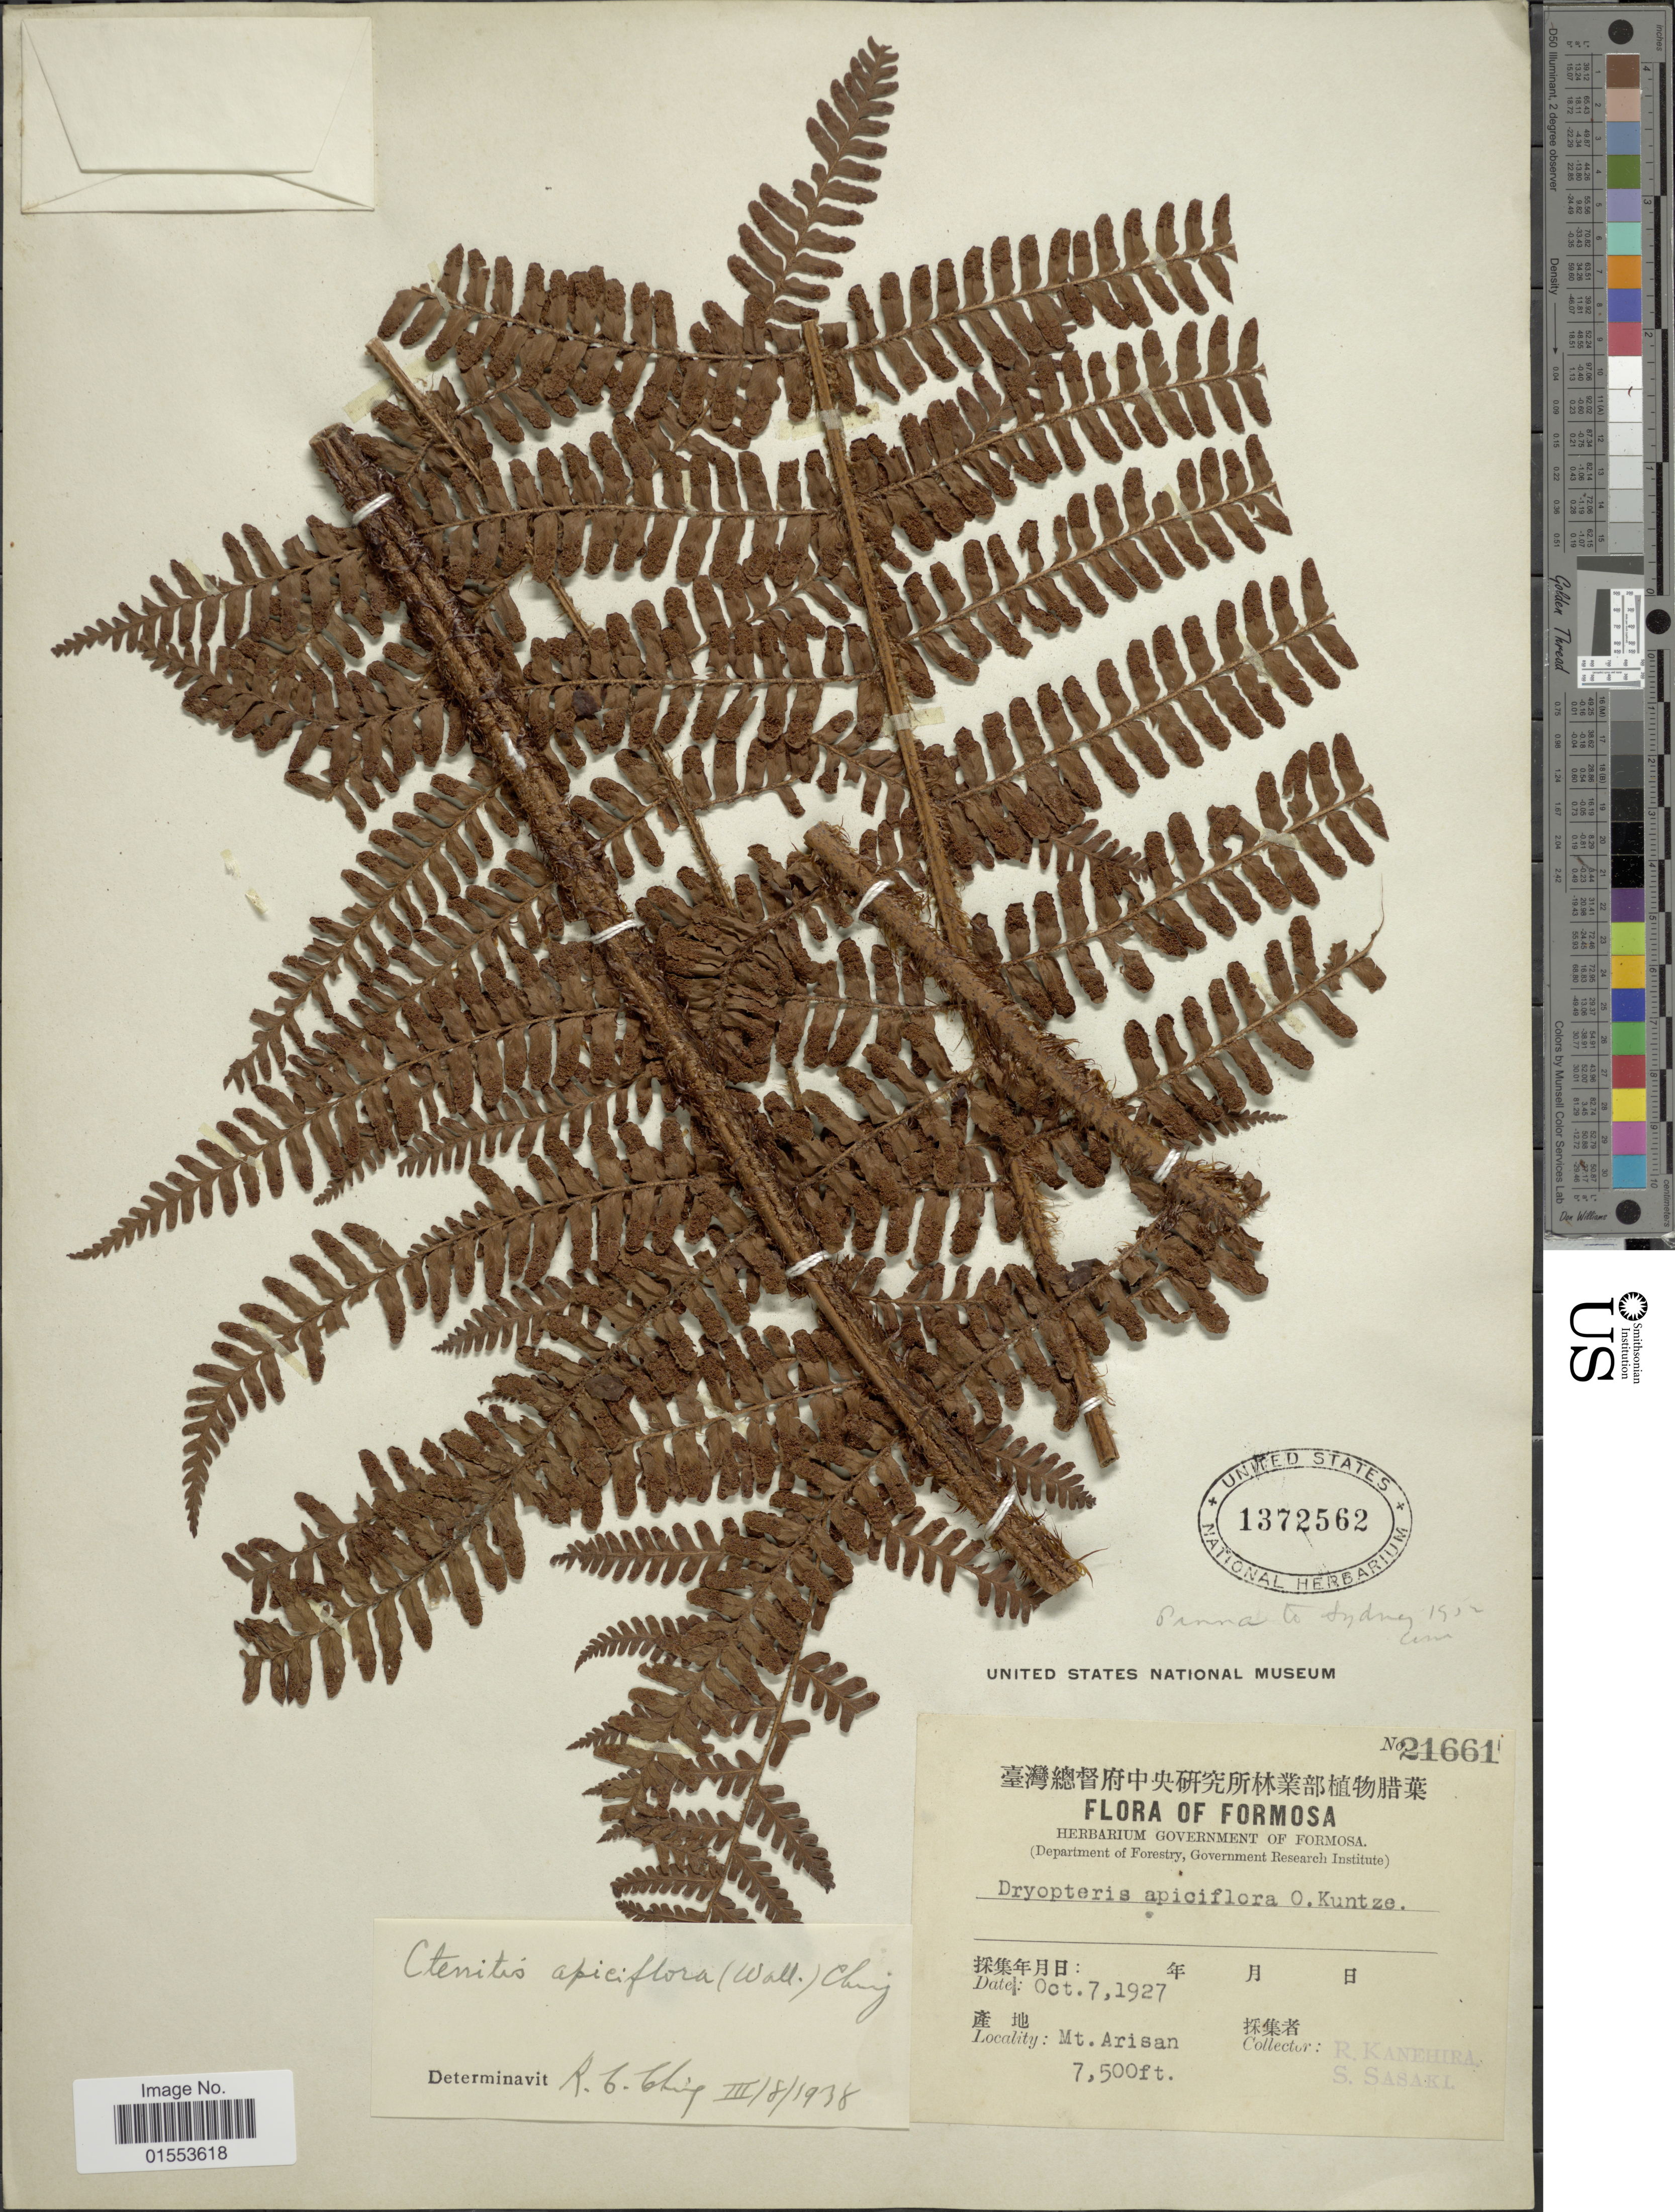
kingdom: Plantae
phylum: Tracheophyta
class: Polypodiopsida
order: Polypodiales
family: Dryopteridaceae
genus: Dryopteris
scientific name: Dryopteris apiciflora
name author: (Wall. ex Mett.) Kuntze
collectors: R. Kanehira & S. Sasaki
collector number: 21661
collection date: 1927-10-07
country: Taiwan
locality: Formosa. Mt. Arisan.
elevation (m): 2286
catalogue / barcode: US 1372562